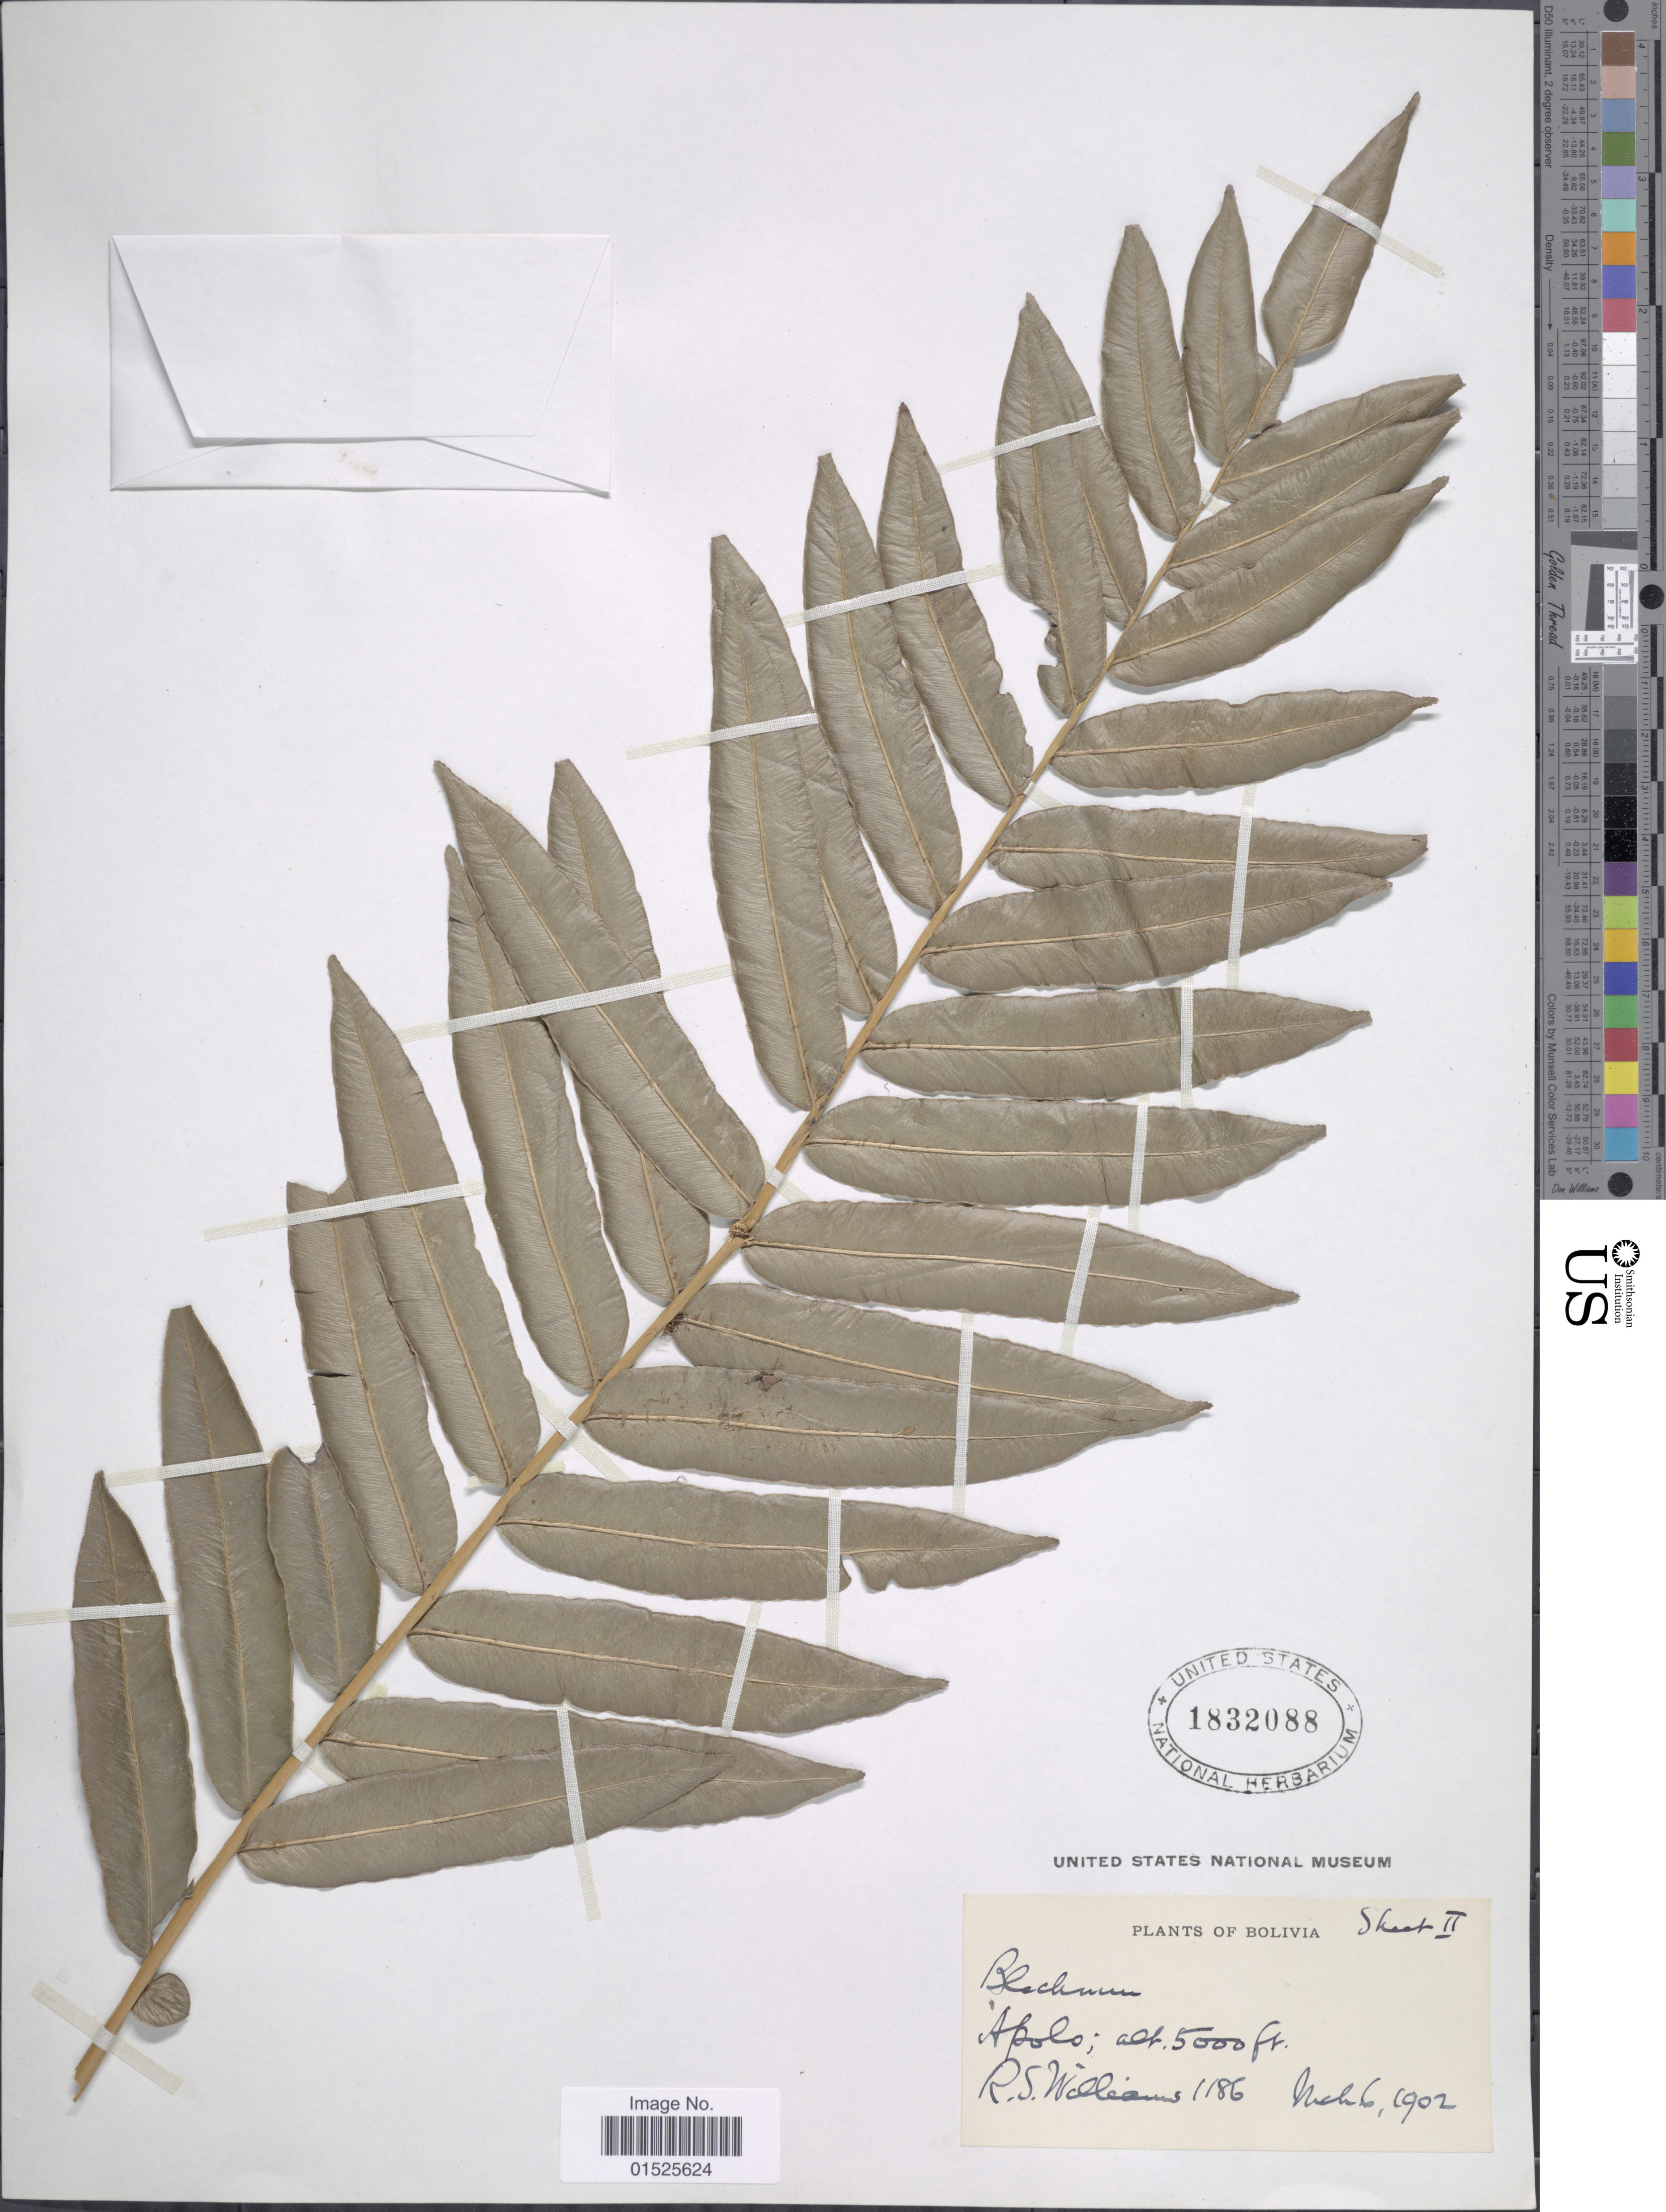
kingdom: Plantae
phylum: Tracheophyta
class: Polypodiopsida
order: Polypodiales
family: Blechnaceae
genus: Blechnum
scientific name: Blechnum cordatum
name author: (Desv.) Hieron.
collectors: R. S. Williams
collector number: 1186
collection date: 1902-03-06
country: Bolivia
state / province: La Paz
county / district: Franz Tamayo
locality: Apolo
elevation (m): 1524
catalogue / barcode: US 1832088